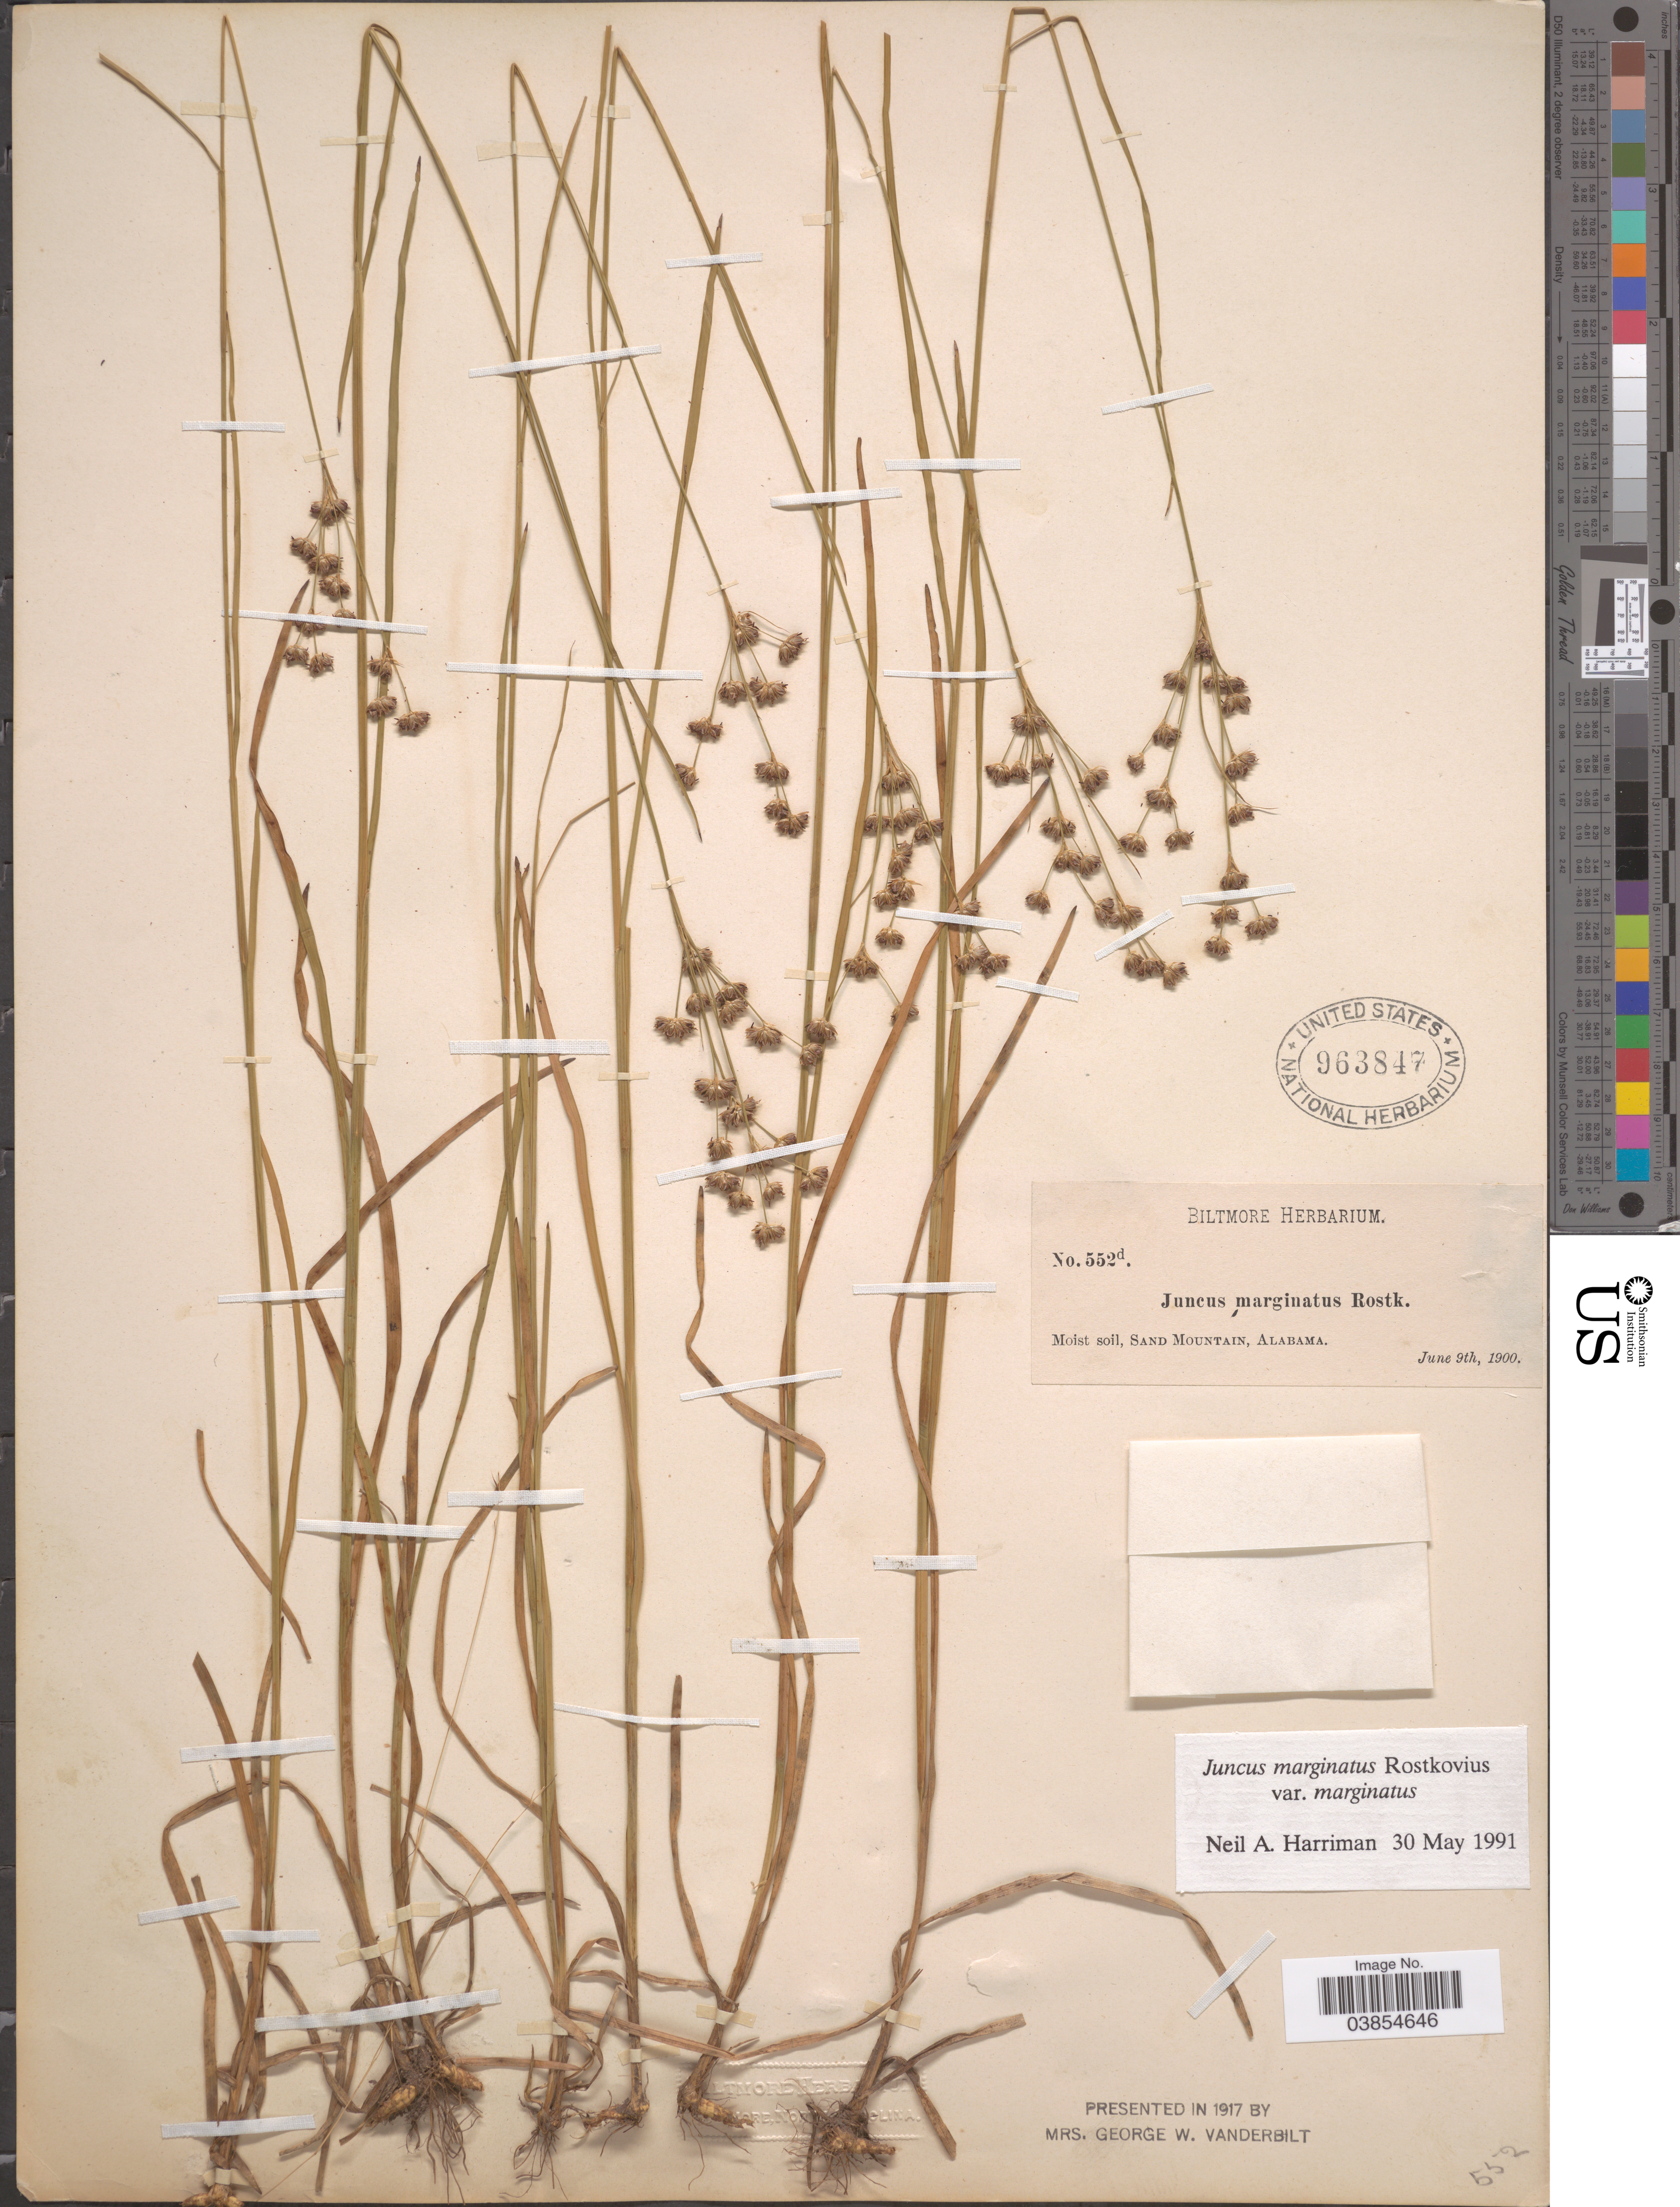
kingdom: Plantae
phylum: Tracheophyta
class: Liliopsida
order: Poales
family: Juncaceae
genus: Juncus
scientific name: Juncus marginatus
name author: Rostk.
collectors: ex herb. Biltmore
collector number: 552d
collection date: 1900-06-09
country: United States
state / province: Alabama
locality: Moist soil, Sand Mountain.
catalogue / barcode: US 963847